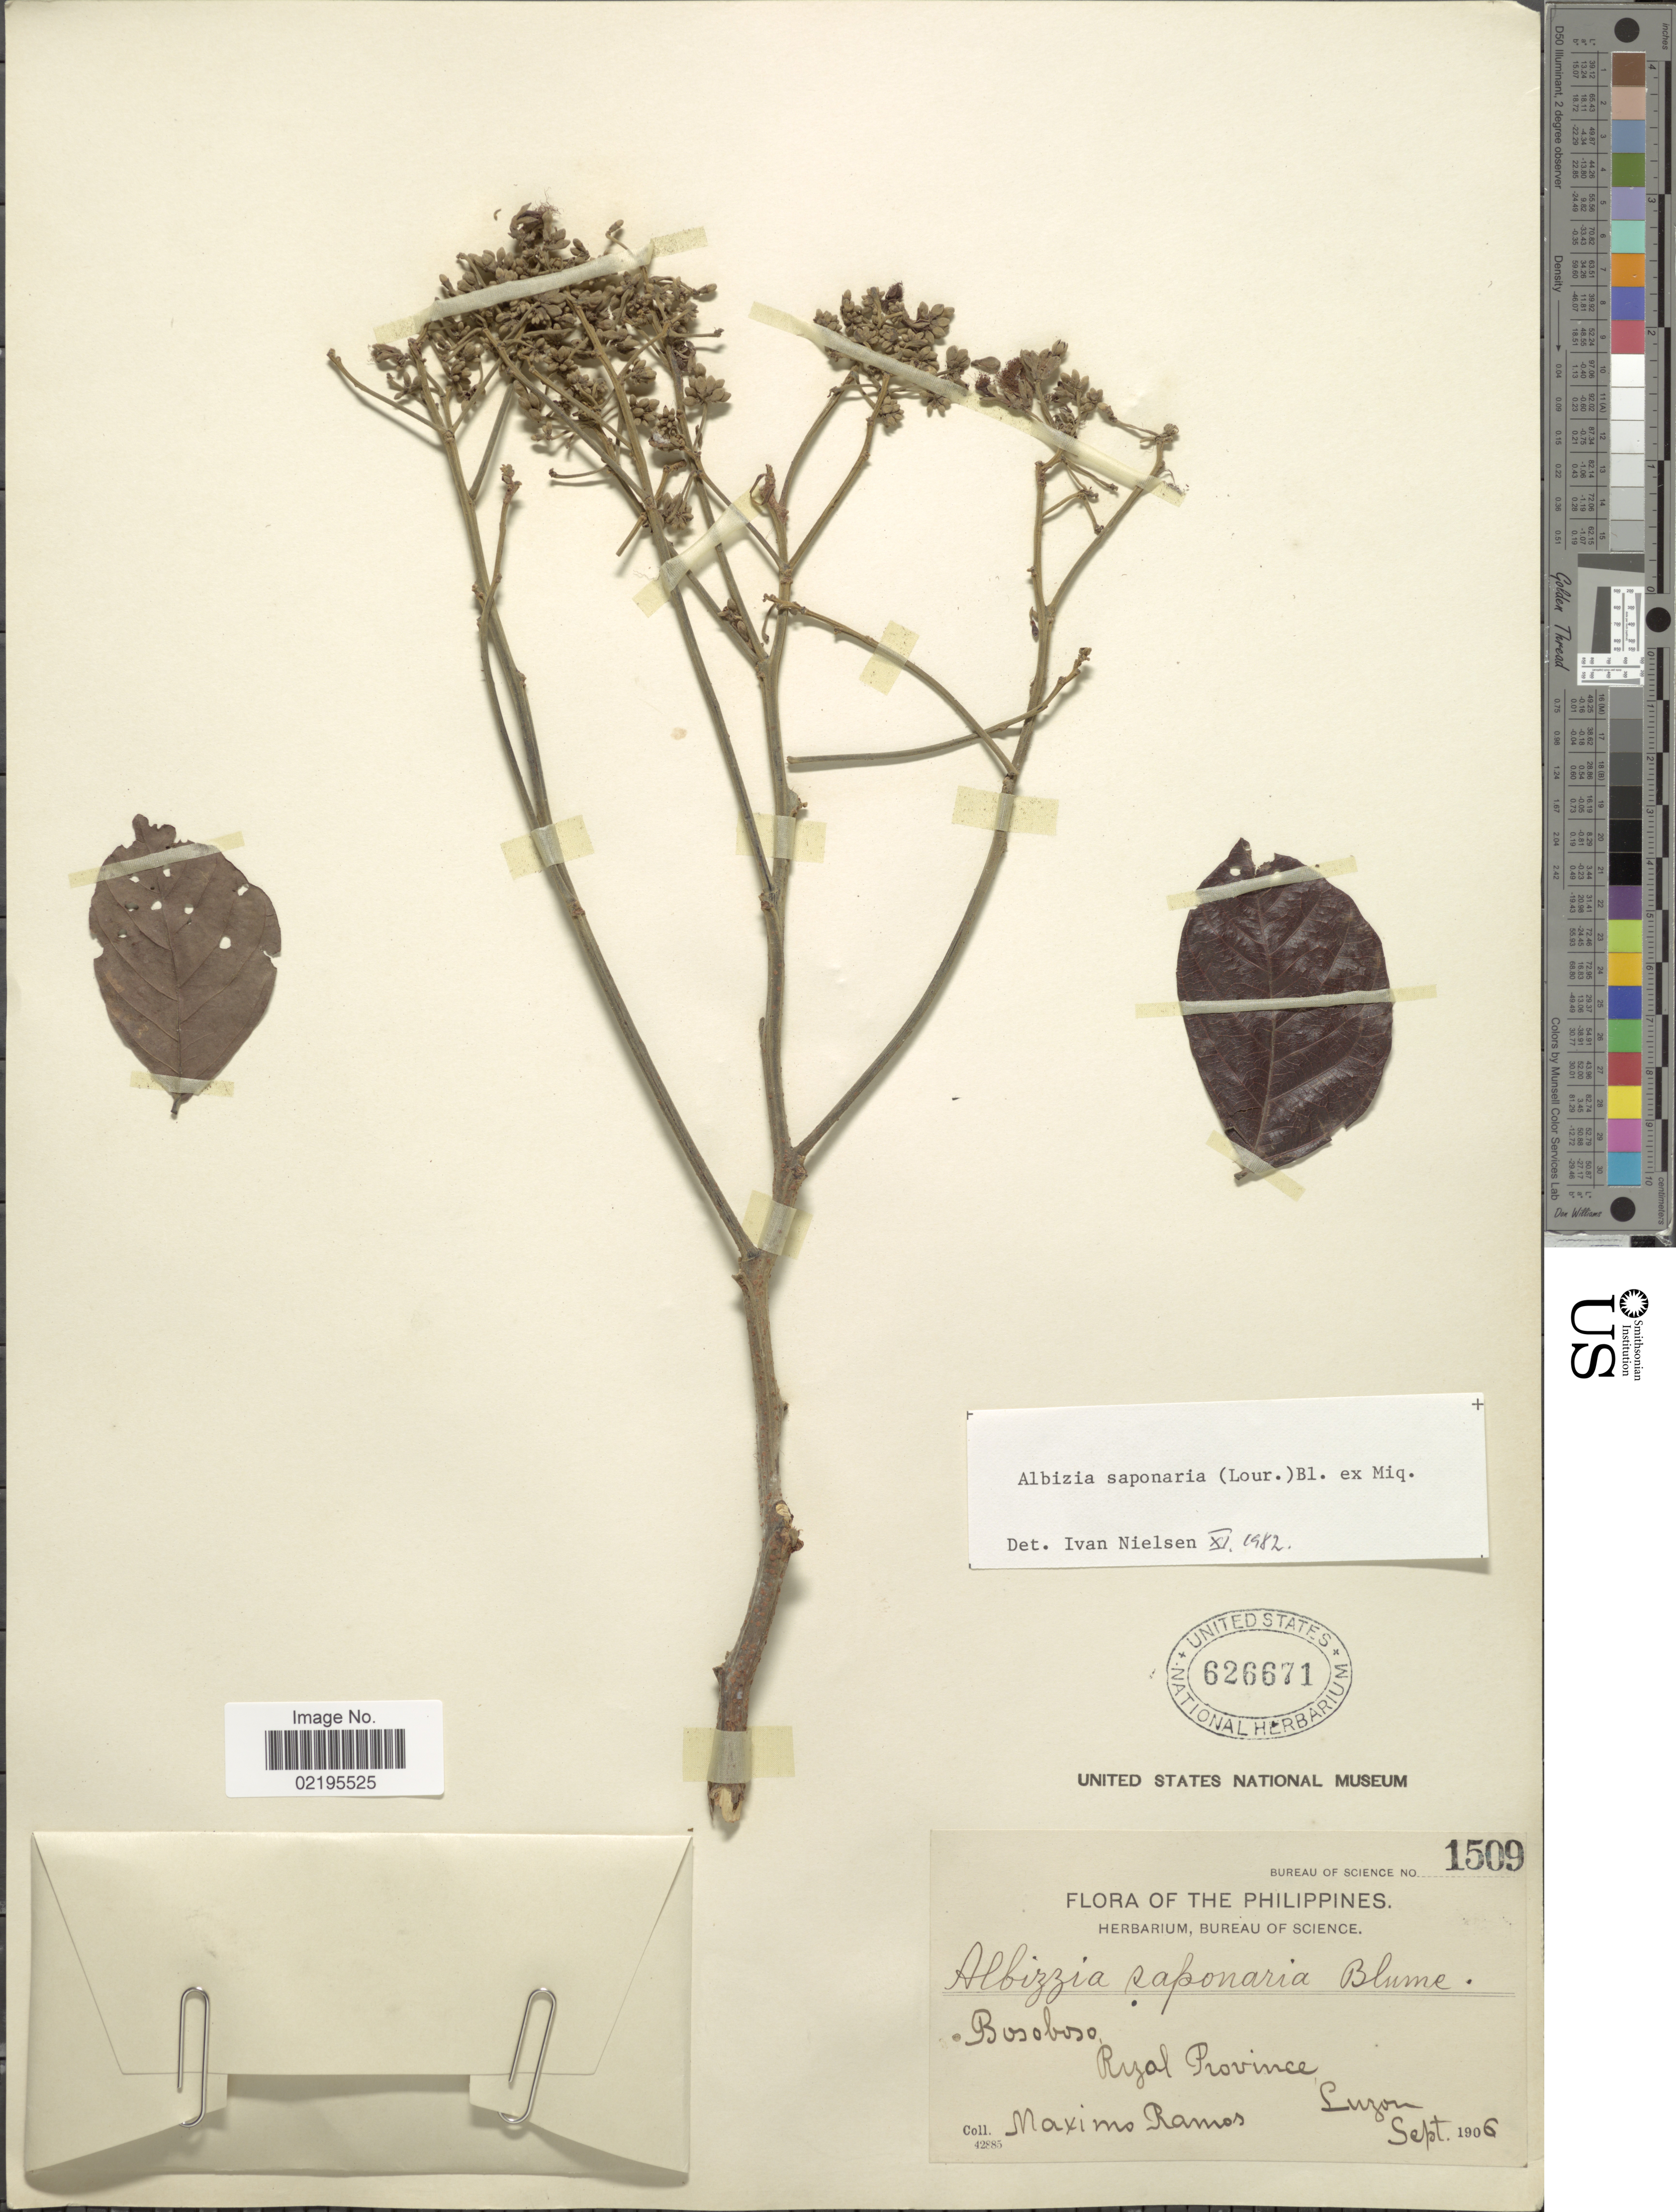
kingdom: Plantae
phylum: Tracheophyta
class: Magnoliopsida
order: Fabales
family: Fabaceae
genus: Albizia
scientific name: Albizia saponaria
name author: (Lour.) Blume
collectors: M. Ramos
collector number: Bureau of Science 1509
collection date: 1906-09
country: Philippines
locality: Bosoboso, Rizal Province, Luzon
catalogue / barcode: US 626671